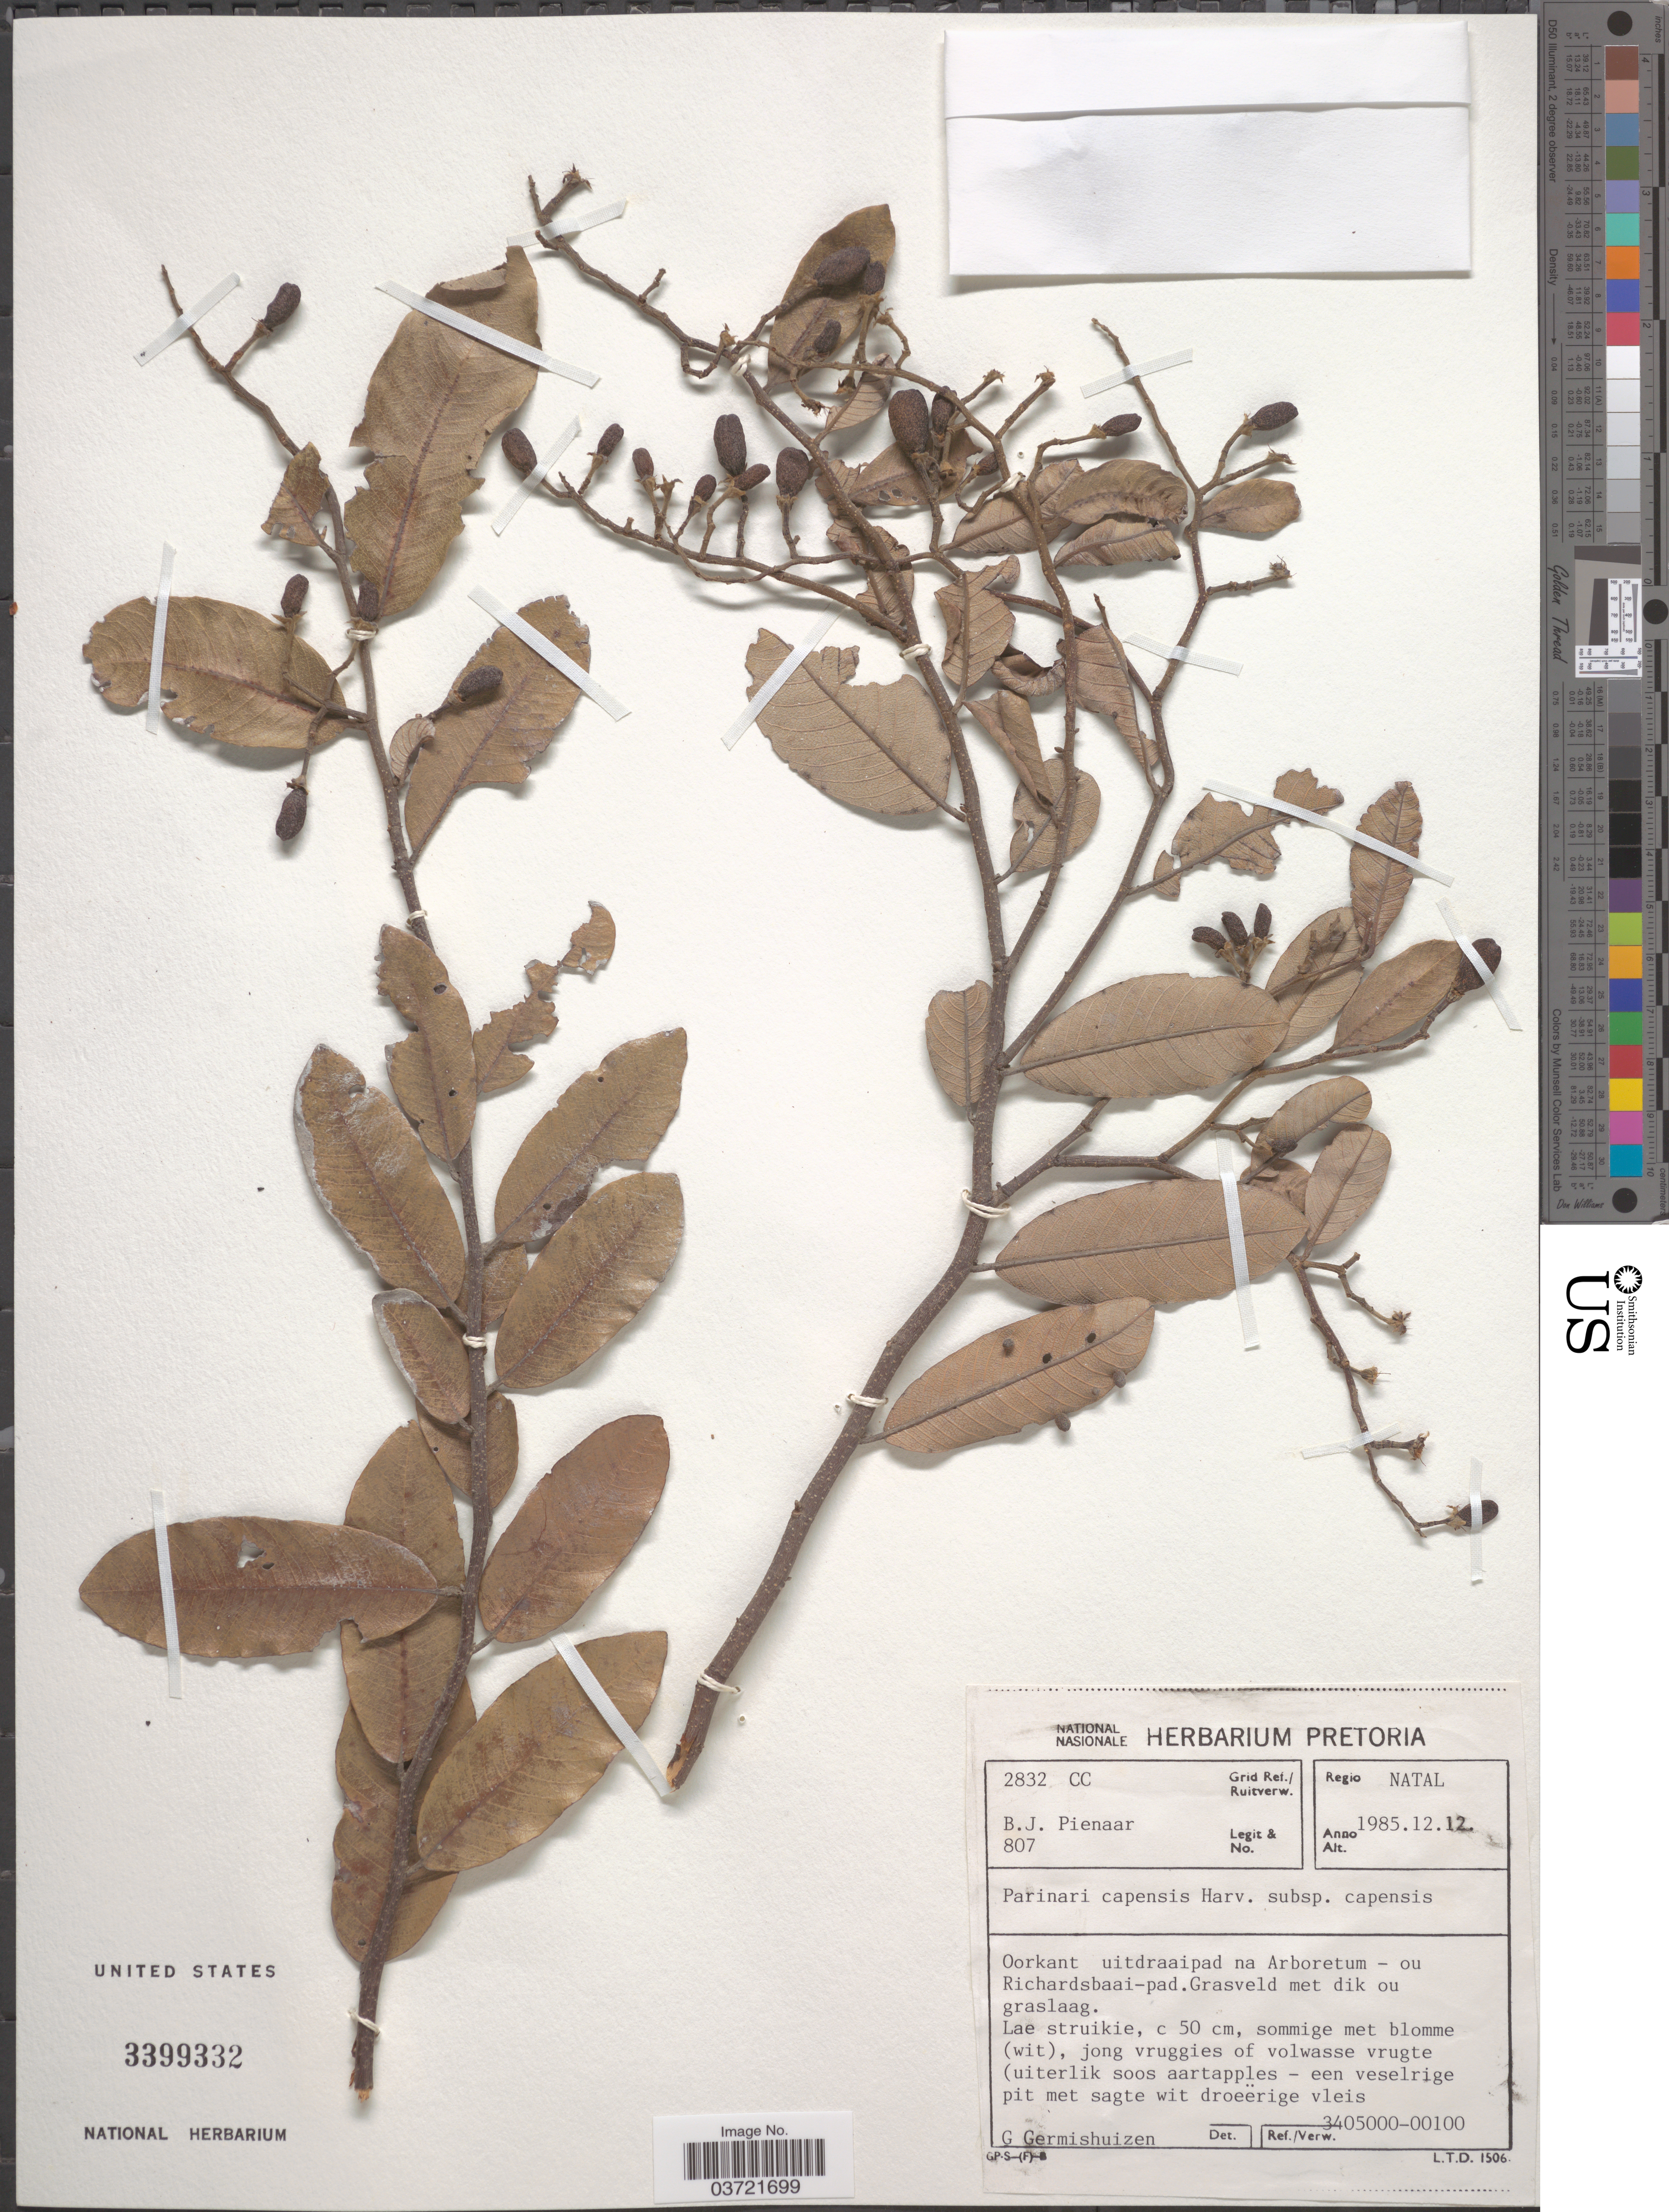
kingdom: Plantae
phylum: Tracheophyta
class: Magnoliopsida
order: Malpighiales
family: Chrysobalanaceae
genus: Parinari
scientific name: Parinari capensis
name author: Harv.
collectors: B. Pienaar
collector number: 807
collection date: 1985-12-12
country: South Africa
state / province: KwaZulu-Natal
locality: Grid Ref./Ruitverw 2832 CC. Regio Natal. Oorkant uitdraaipad na Arboretum - ou Richardsbaai-pad.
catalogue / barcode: US 3399332